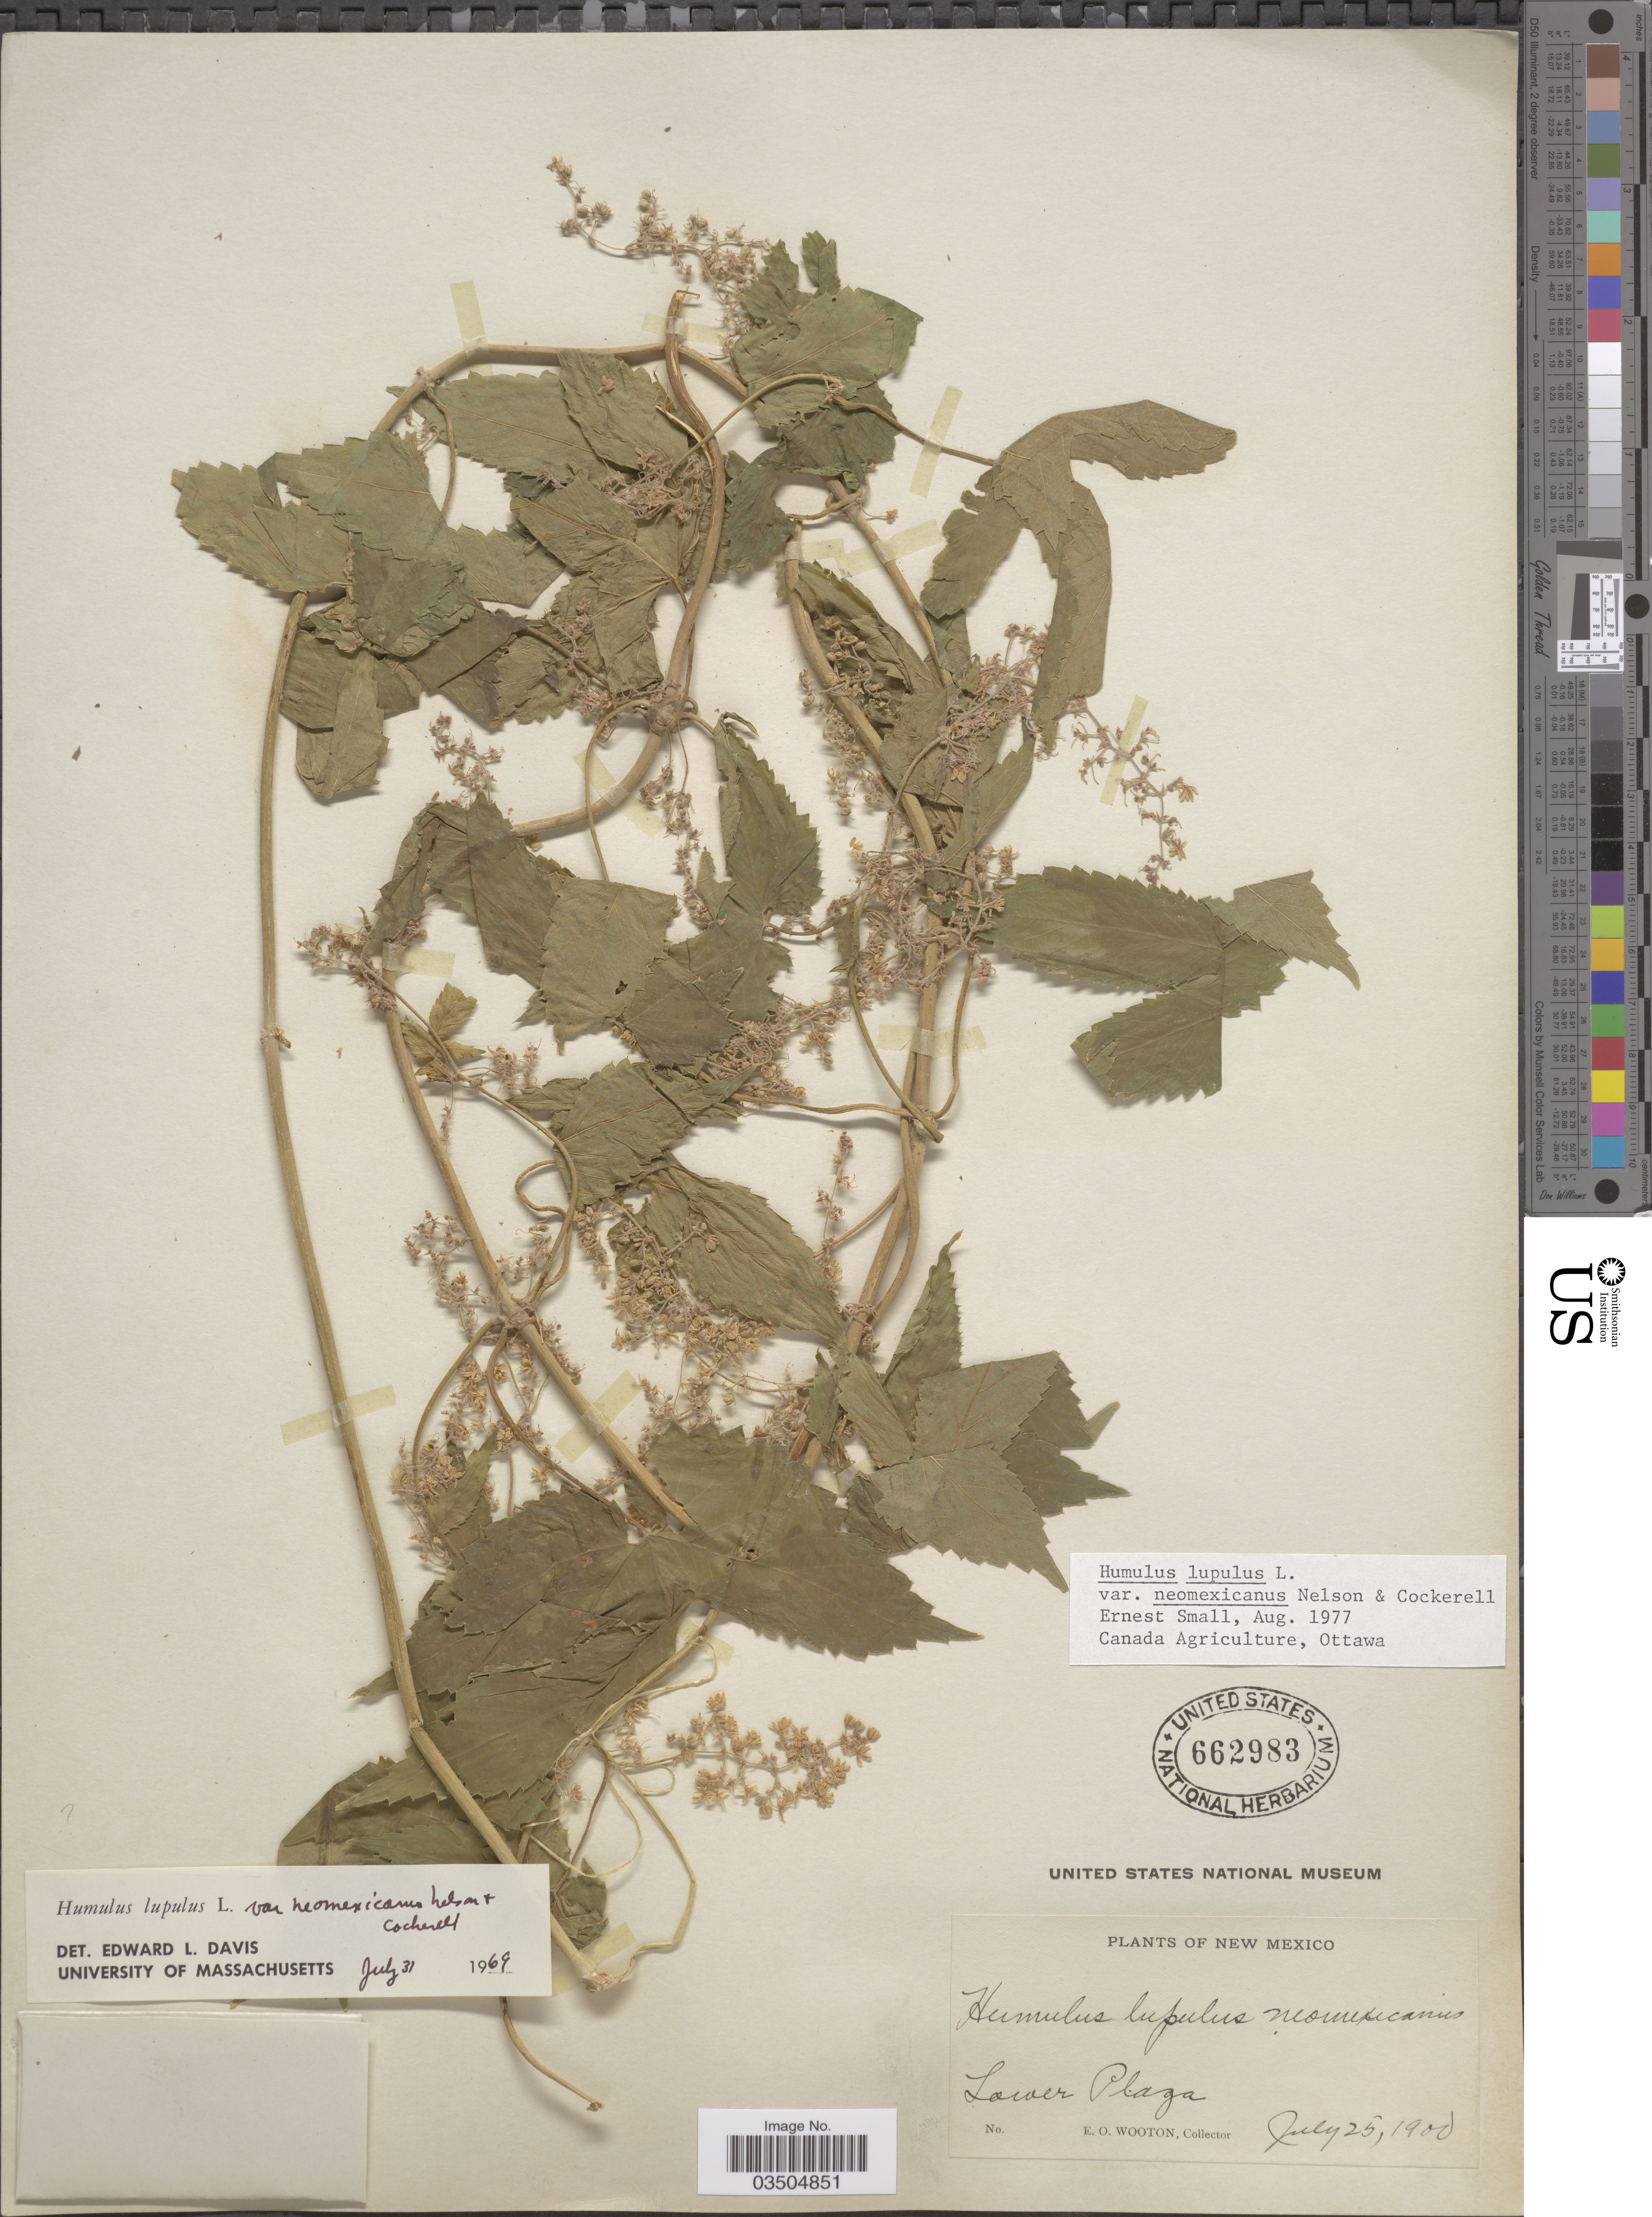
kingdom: Plantae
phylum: Tracheophyta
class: Magnoliopsida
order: Rosales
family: Cannabaceae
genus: Humulus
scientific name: Humulus neomexicanus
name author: (A. Nelson & Cockerell) Rydb.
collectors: E. O. Wooton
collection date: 1908-07-25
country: United States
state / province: New Mexico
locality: Lower Plaza.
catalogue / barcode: US 662983